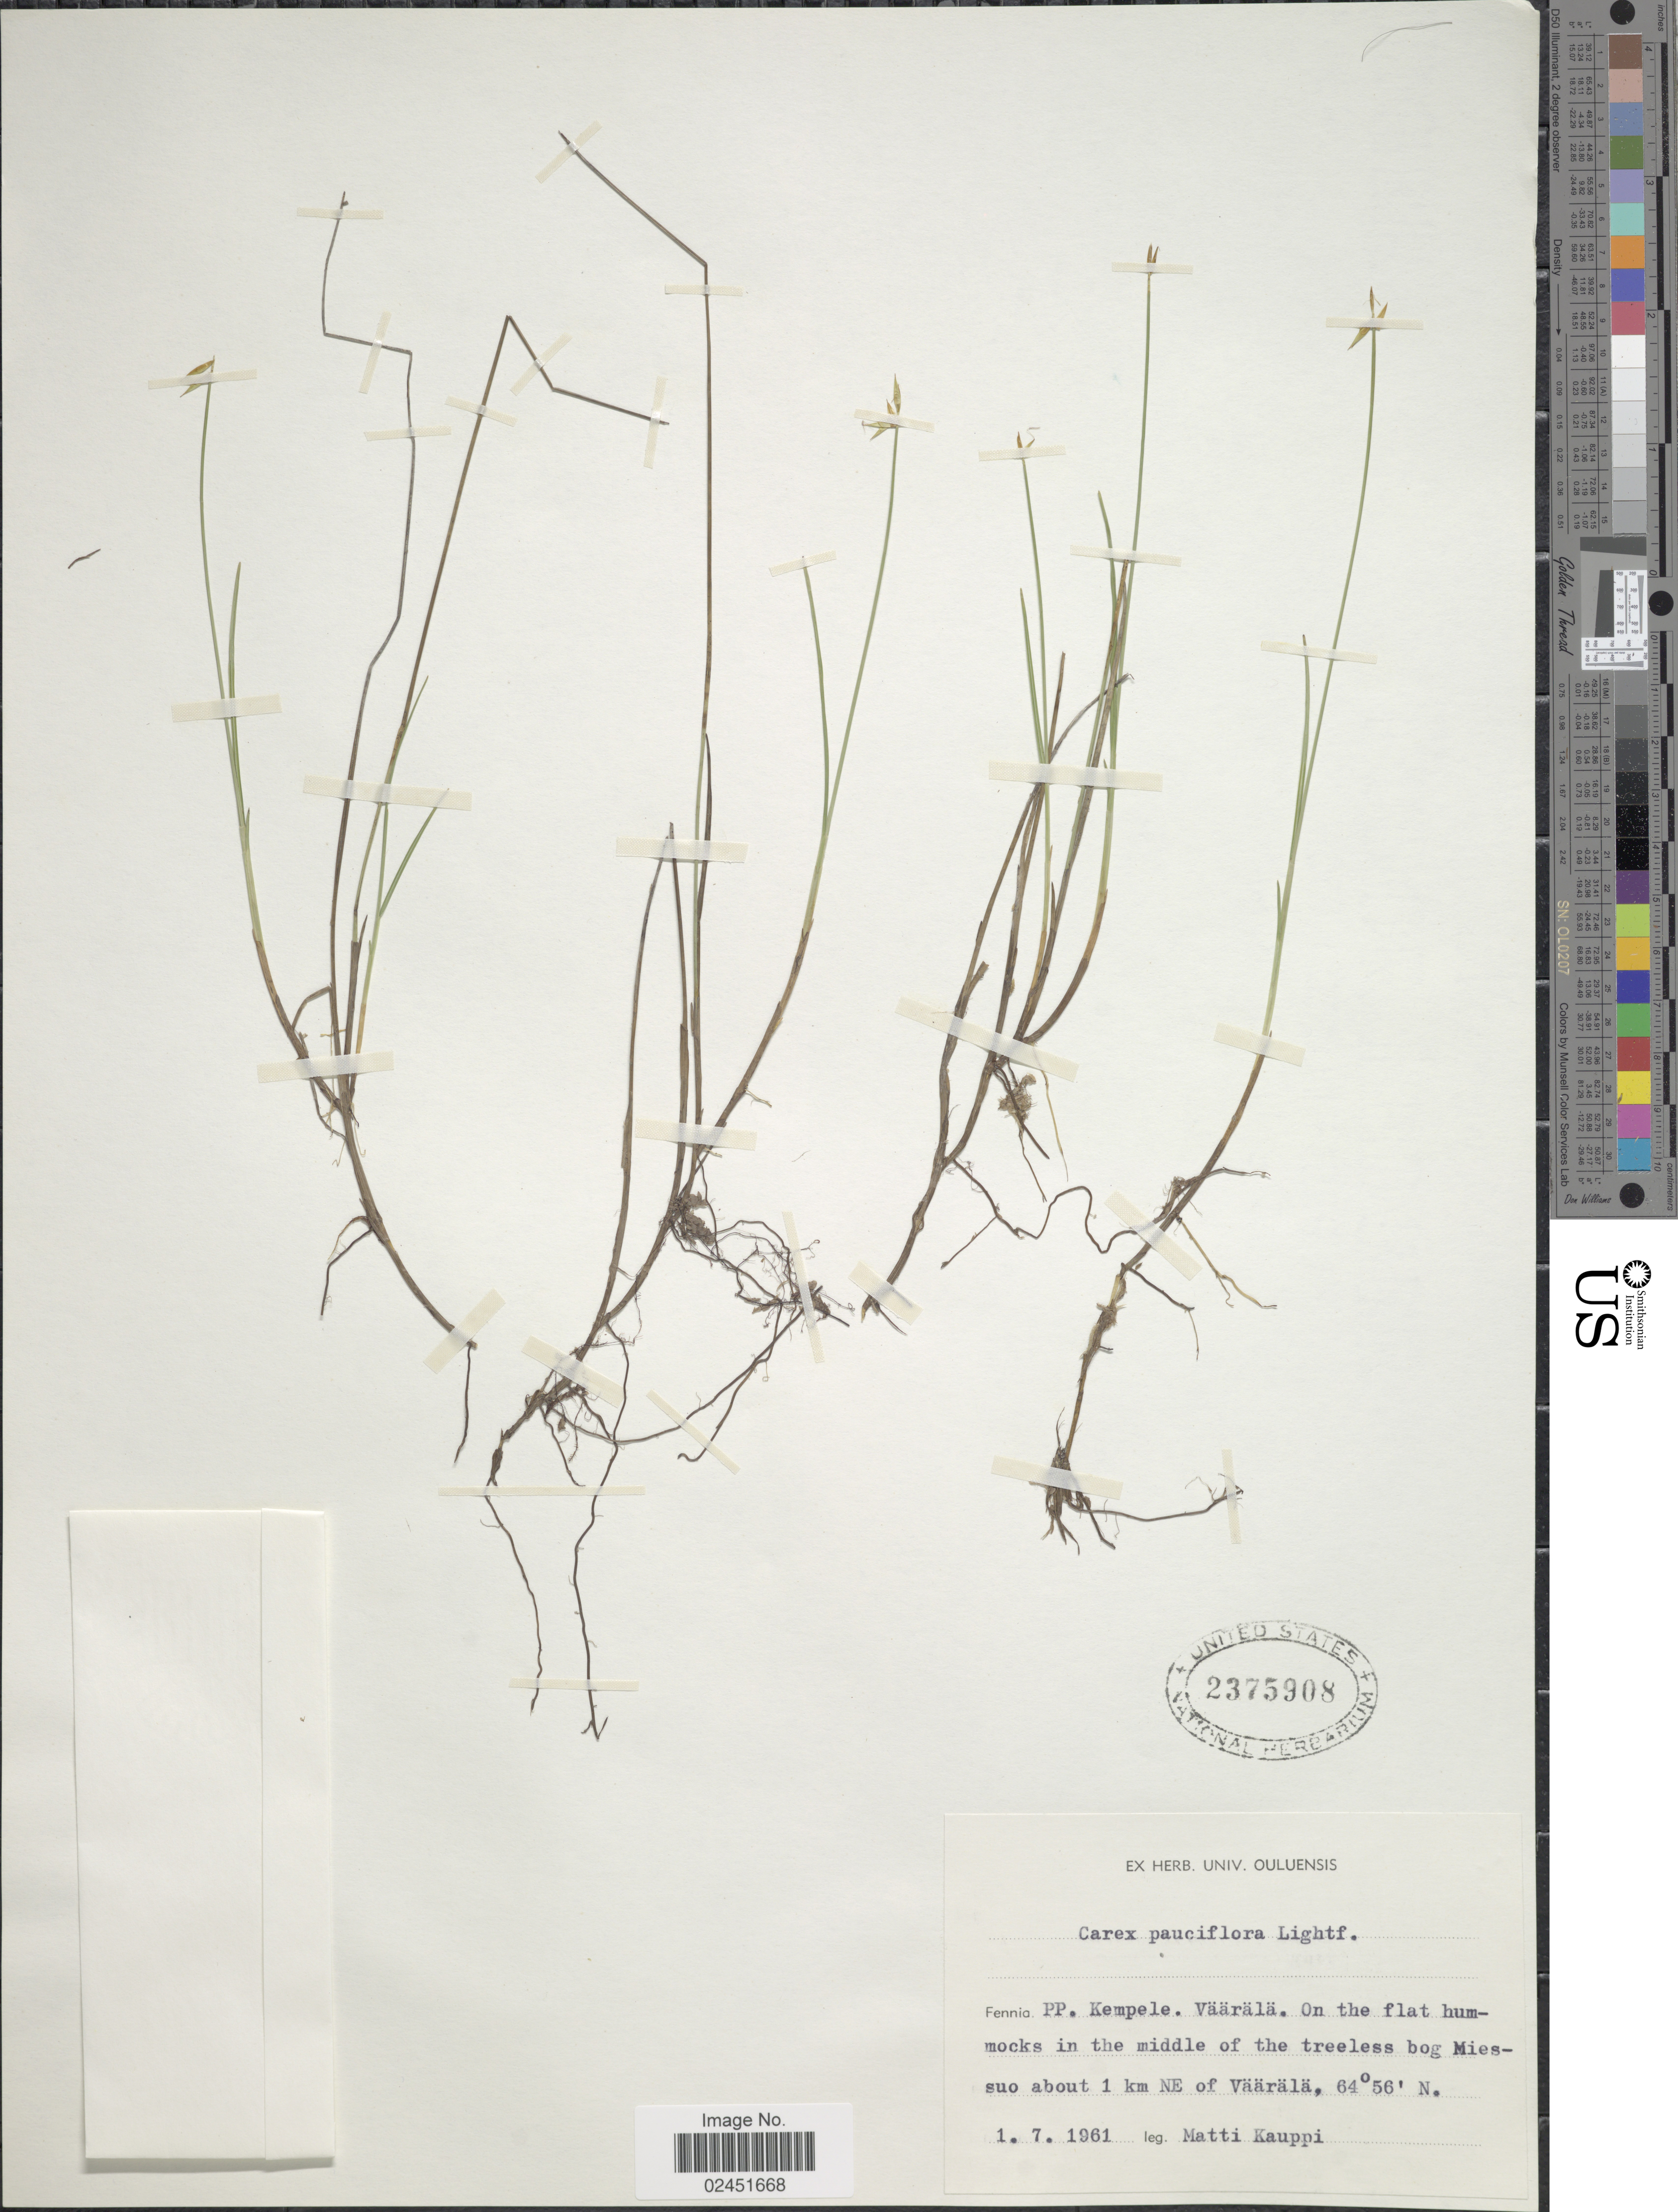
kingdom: Plantae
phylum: Tracheophyta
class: Liliopsida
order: Poales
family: Cyperaceae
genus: Carex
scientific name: Carex pauciflora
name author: Lightf.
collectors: M. Kauppi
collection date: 1961-07-01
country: Finland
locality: PP. Kempele. Vaarala. On the flat humocks in the middle of the treeless bog Miessuo about 1 km NE of Vaarala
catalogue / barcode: US 2375908